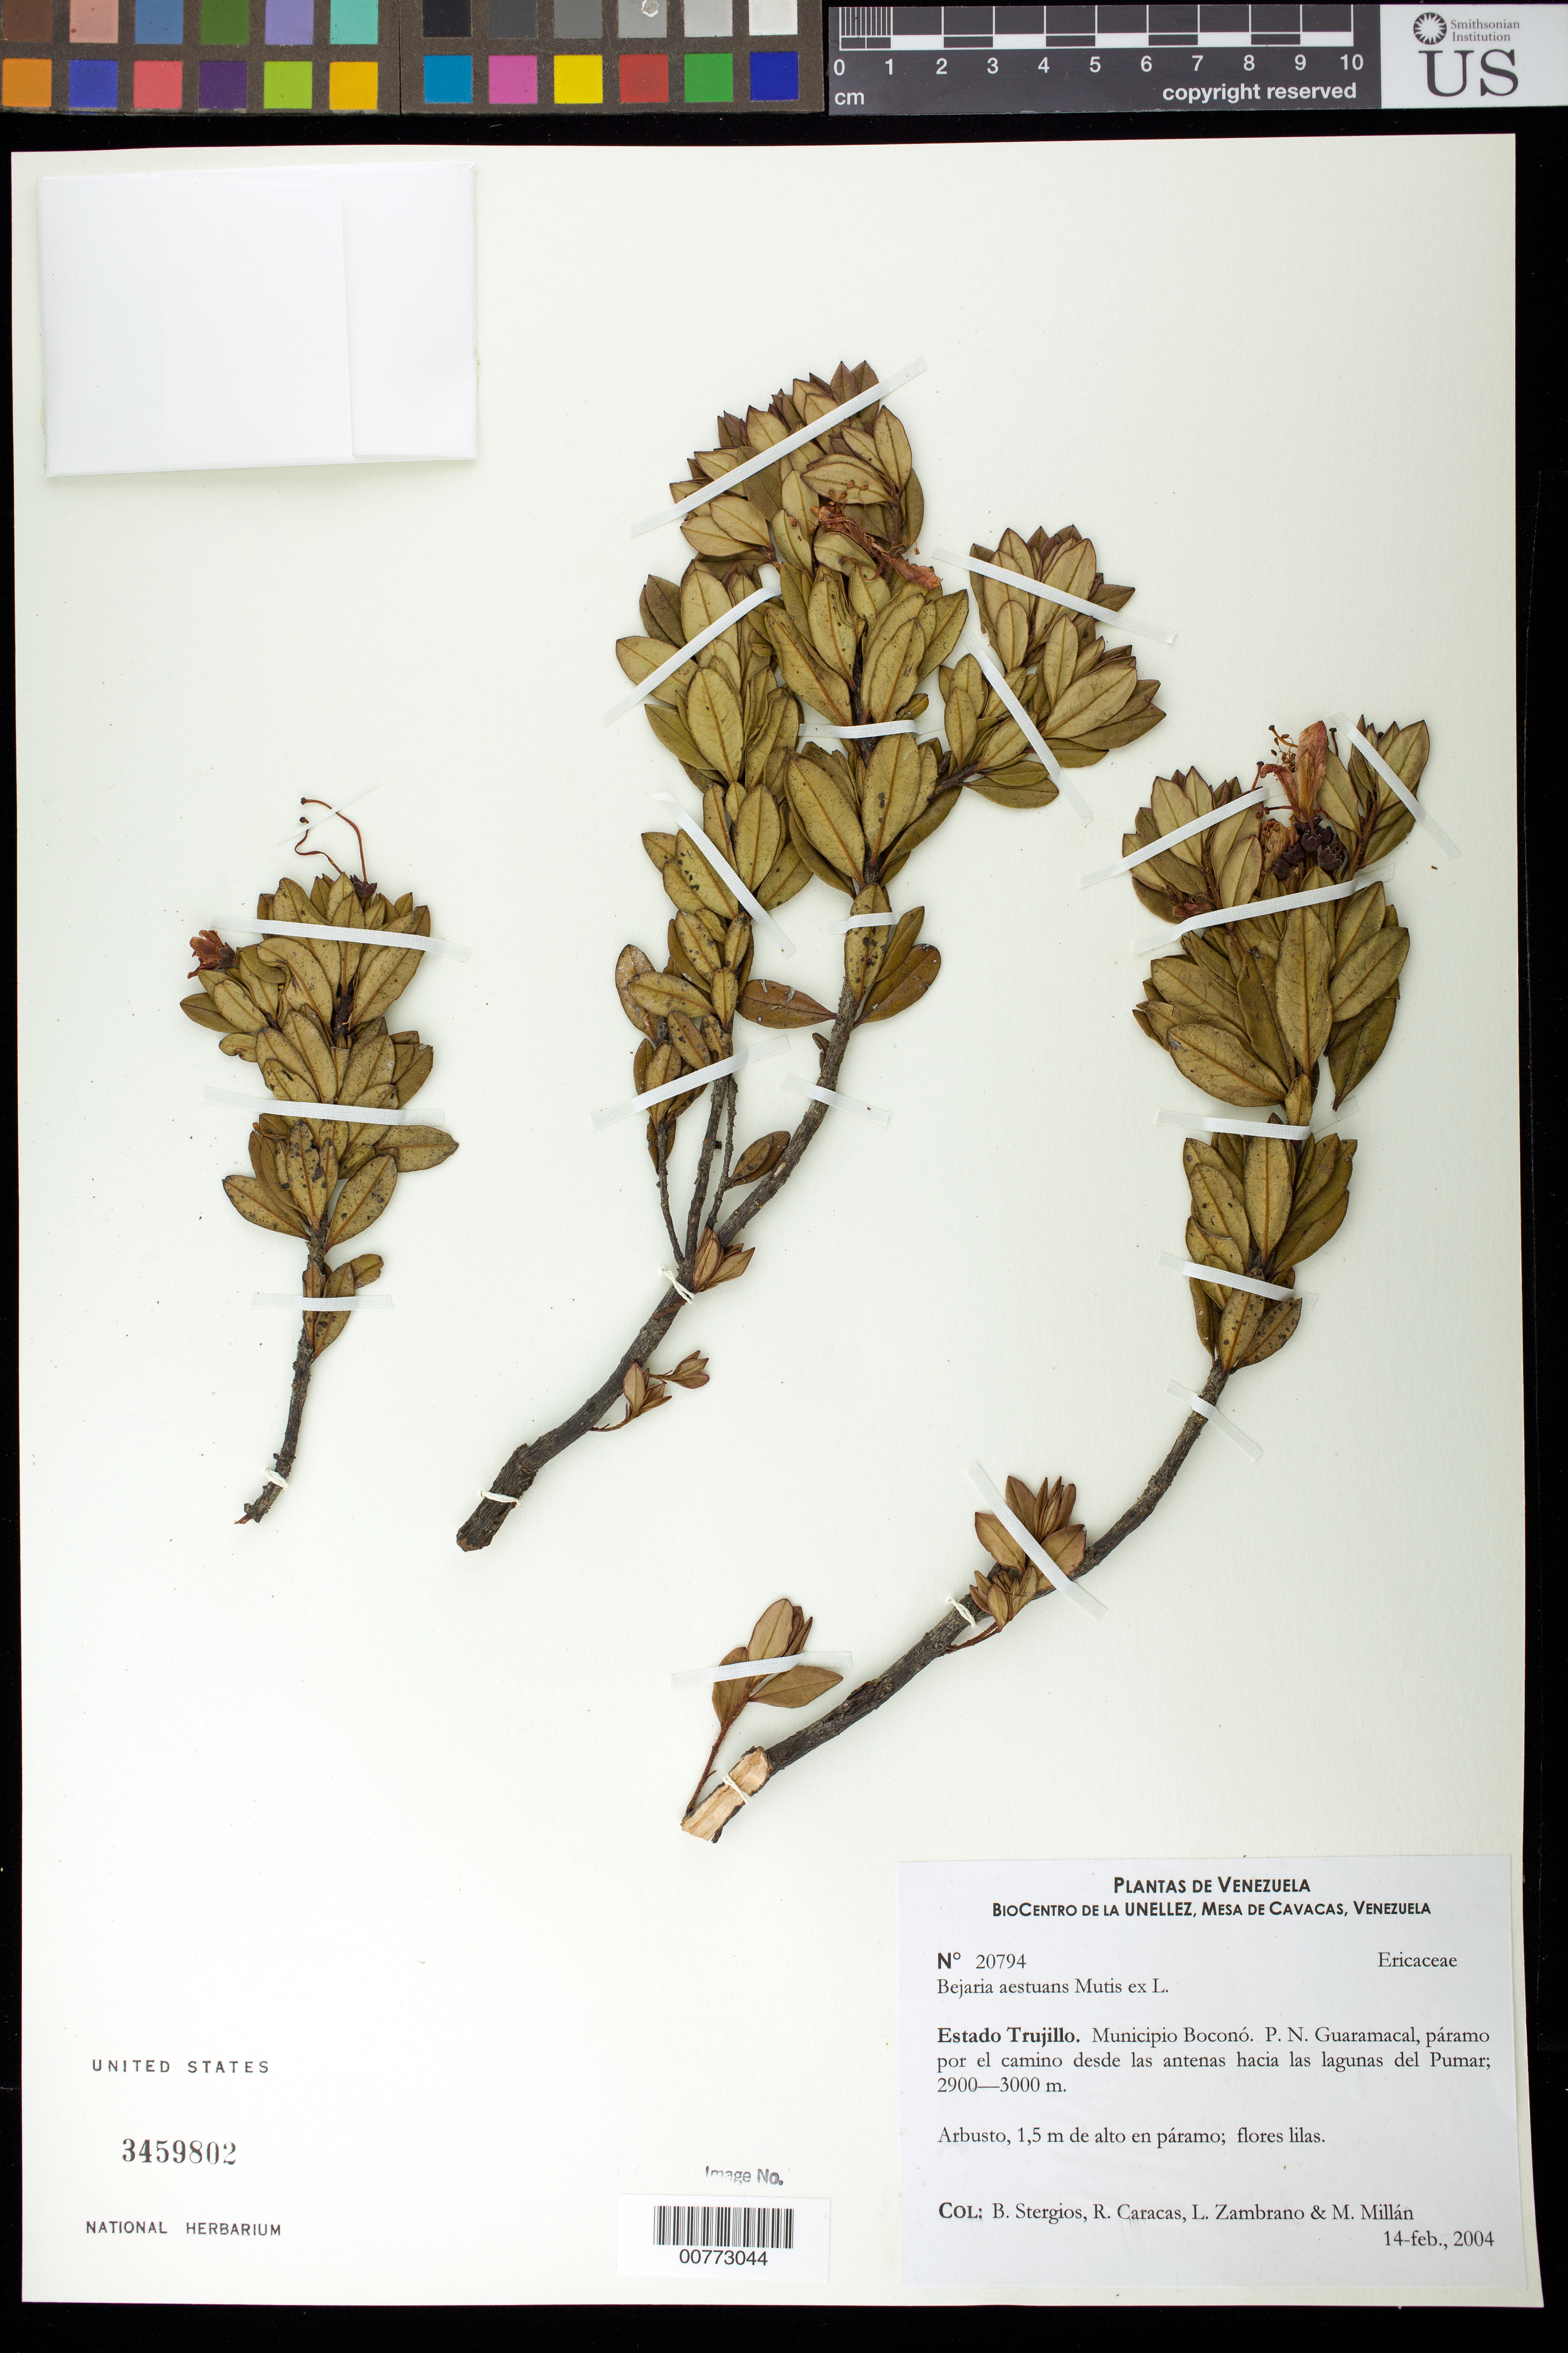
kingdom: Plantae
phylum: Tracheophyta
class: Magnoliopsida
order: Ericales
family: Ericaceae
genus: Bejaria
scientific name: Bejaria aestuans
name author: Mutis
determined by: Stergios, B. G.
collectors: B. G. Stergios, R. Caracas, L. Zambrano & M. Millán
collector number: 20794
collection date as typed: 14 Feb 2004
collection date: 2004-02-14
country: Venezuela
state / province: Trujillo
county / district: Boconó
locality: Parque Nacional Guaramacal, páramo por el camino desde las antenas hacia las lagunas del Pumar.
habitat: Páramo.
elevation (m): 2900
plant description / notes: PORT, US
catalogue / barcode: US 3459802